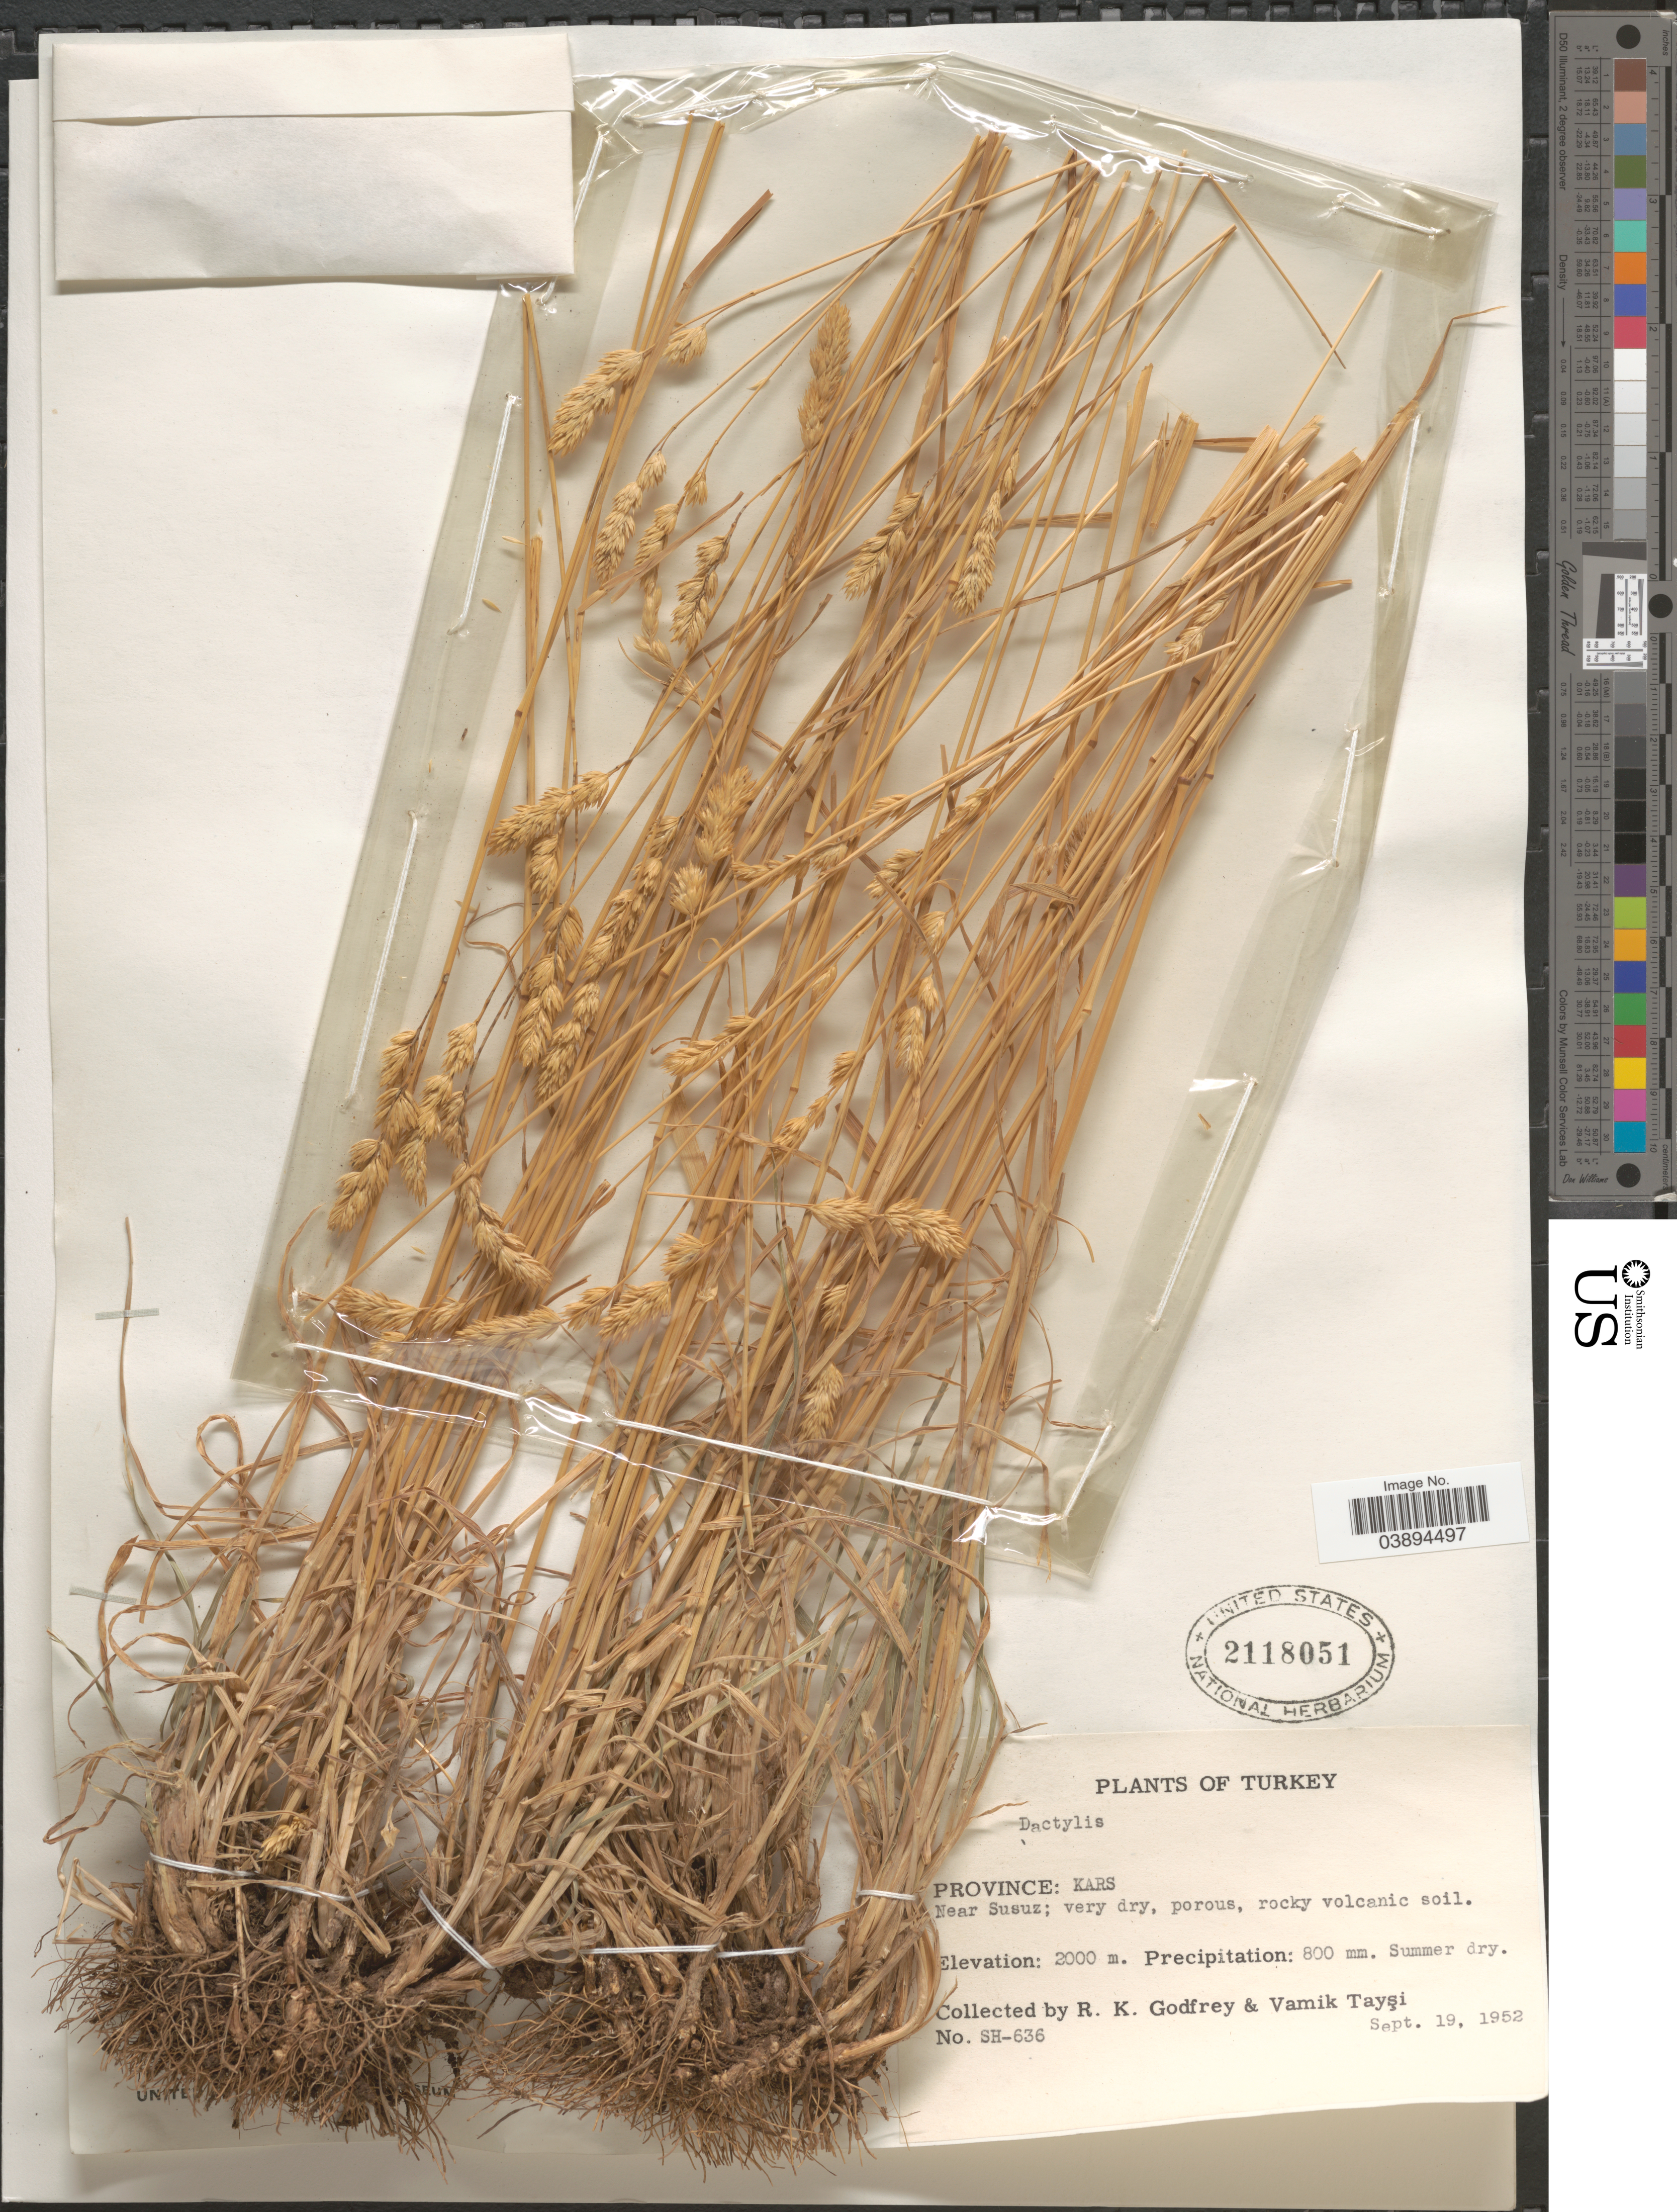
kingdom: Plantae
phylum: Tracheophyta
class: Liliopsida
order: Poales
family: Poaceae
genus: Dactylis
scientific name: Dactylis sp.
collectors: R. K. Godfrey & V. Taysi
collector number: SH-636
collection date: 1952-09-19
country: Turkey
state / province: Kars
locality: Near Susuz.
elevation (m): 2000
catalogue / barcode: US 2118051